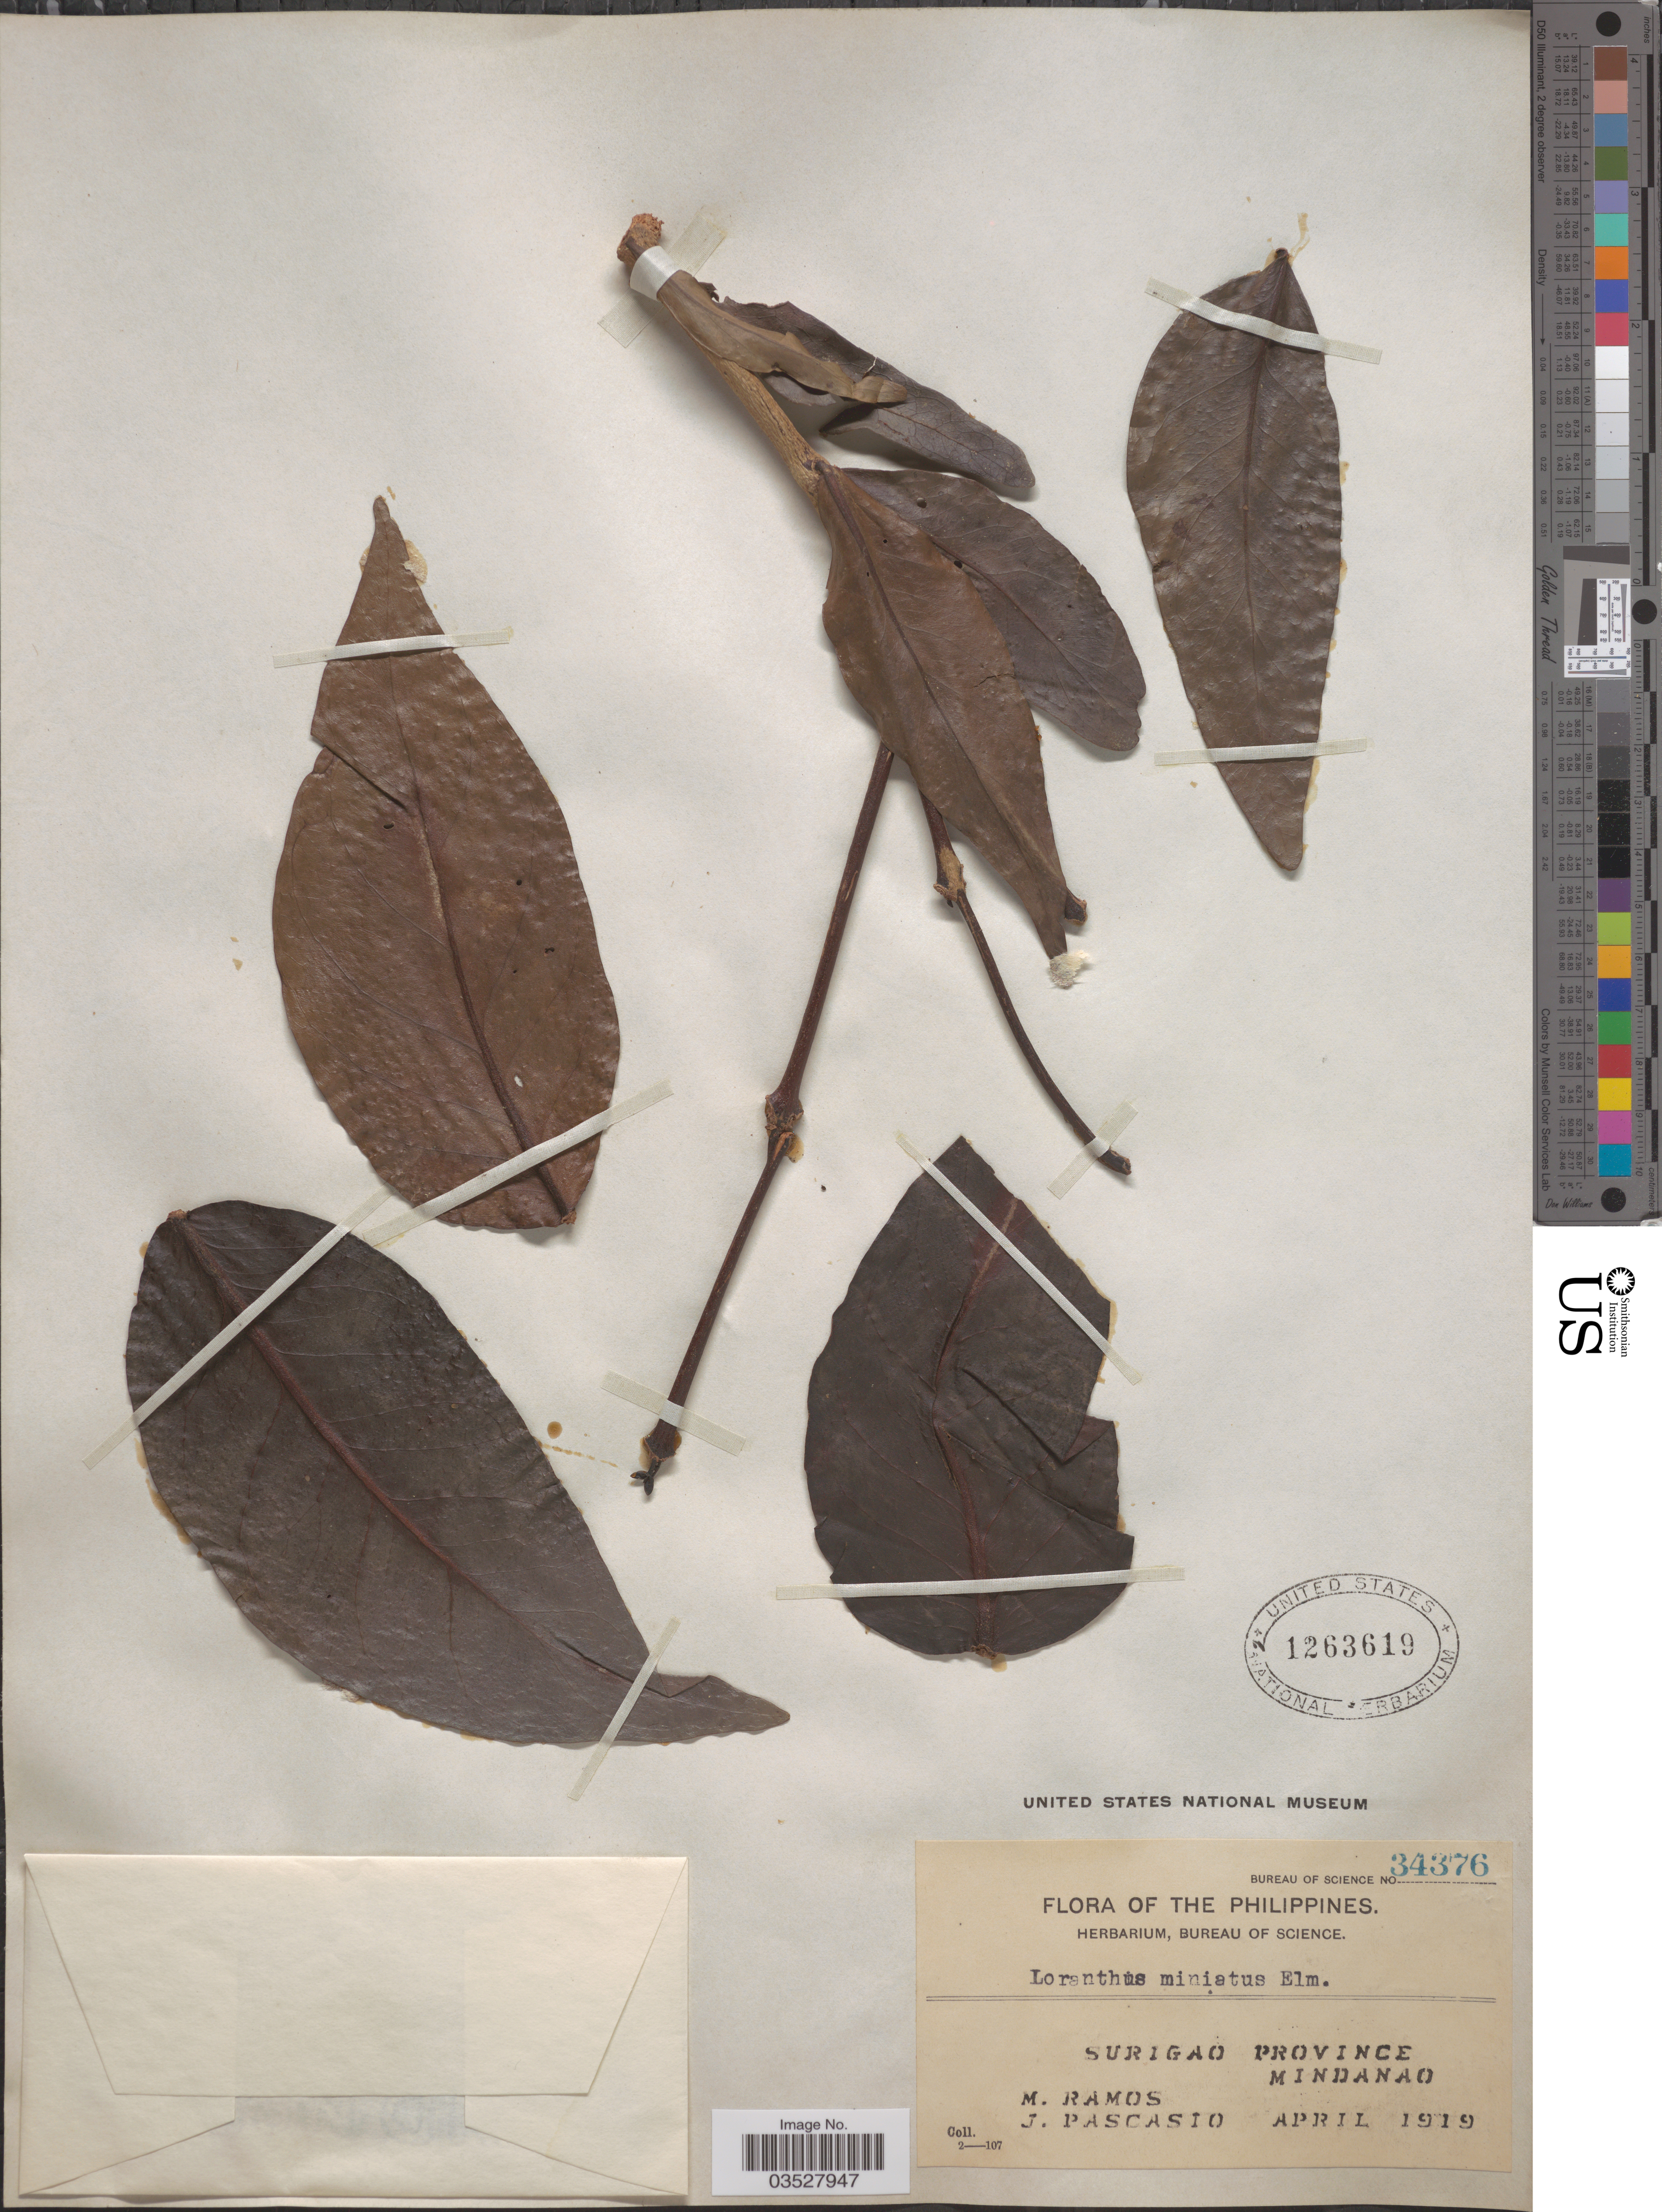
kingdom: Plantae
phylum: Tracheophyta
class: Magnoliopsida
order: Santalales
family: Loranthaceae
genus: Decaisnina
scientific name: Decaisnina miniata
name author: (Danser) Barlow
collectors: M. Ramos & J. Pascasio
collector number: Bureau of Science 34376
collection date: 1919-04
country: Philippines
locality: Surigao Province. Mindanao.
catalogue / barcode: US 1263619